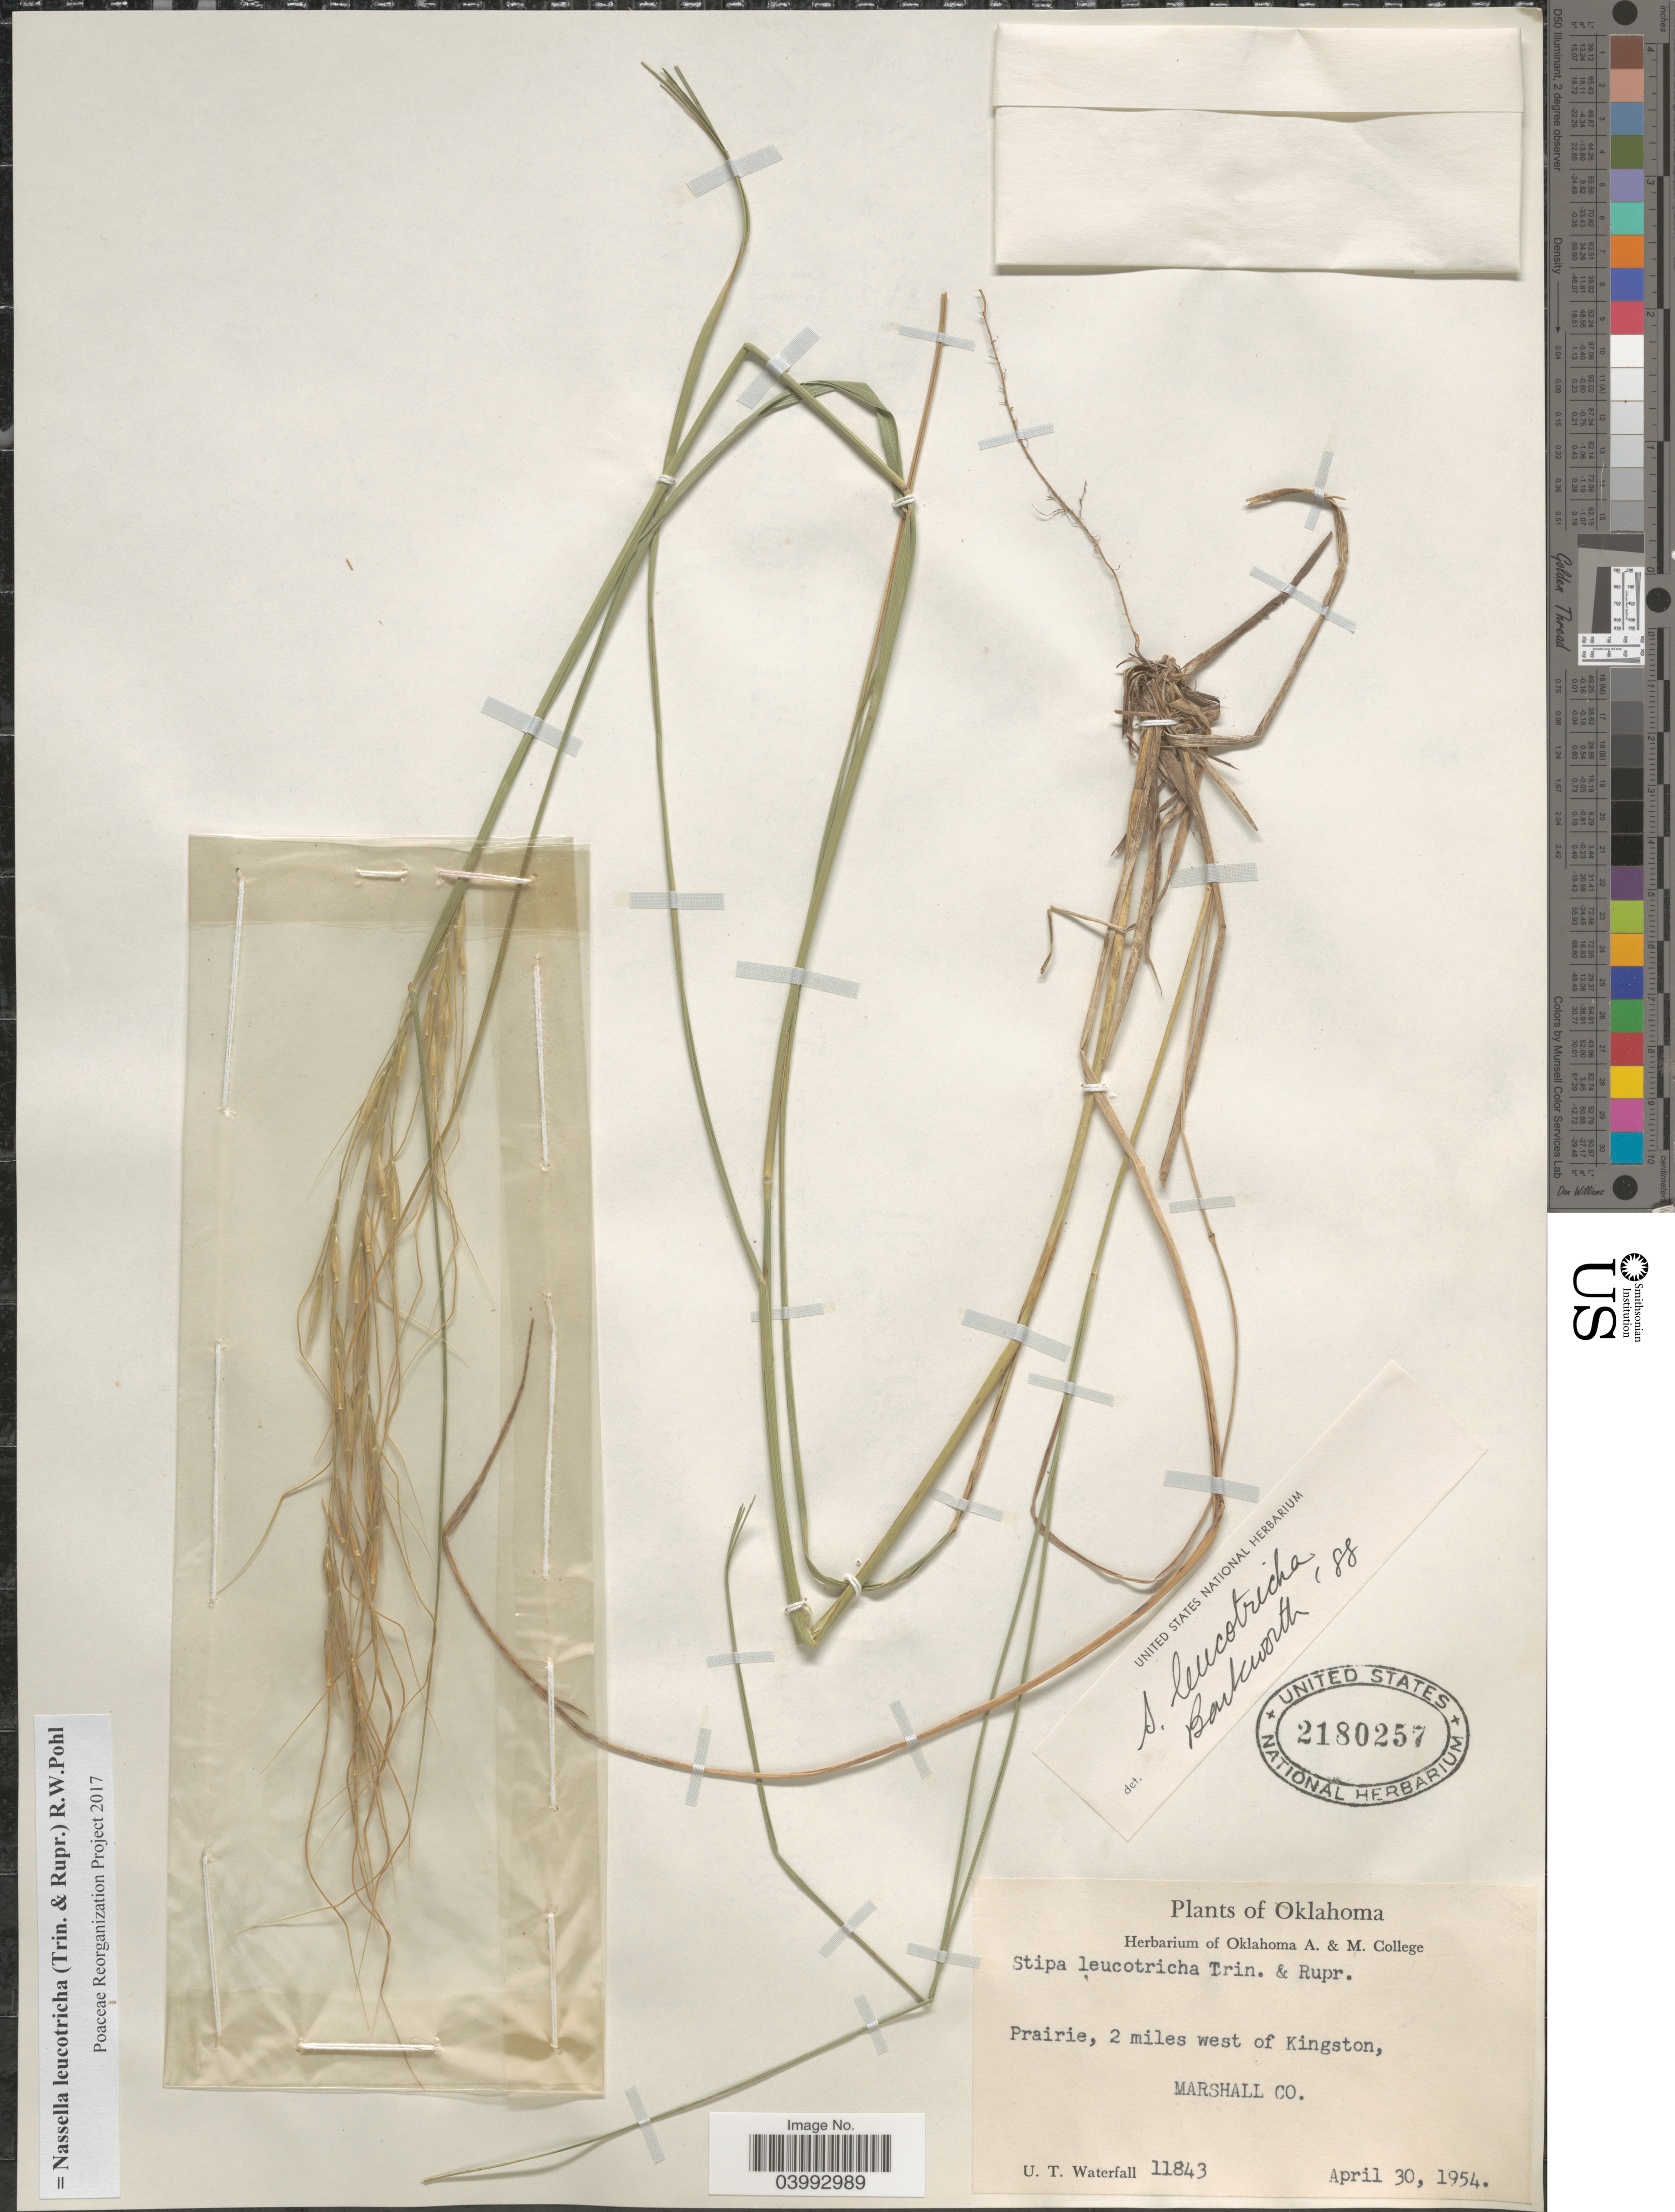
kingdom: Plantae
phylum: Tracheophyta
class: Liliopsida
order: Poales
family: Poaceae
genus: Nassella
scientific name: Nassella leucotricha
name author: (Trin. & Rupr.) R.W. Pohl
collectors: U. T. Waterfall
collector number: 11843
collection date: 1954-04-30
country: United States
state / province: Oklahoma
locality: Prairie, 2 miles west of Kingston, Marshall Co.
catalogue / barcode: US 2180257